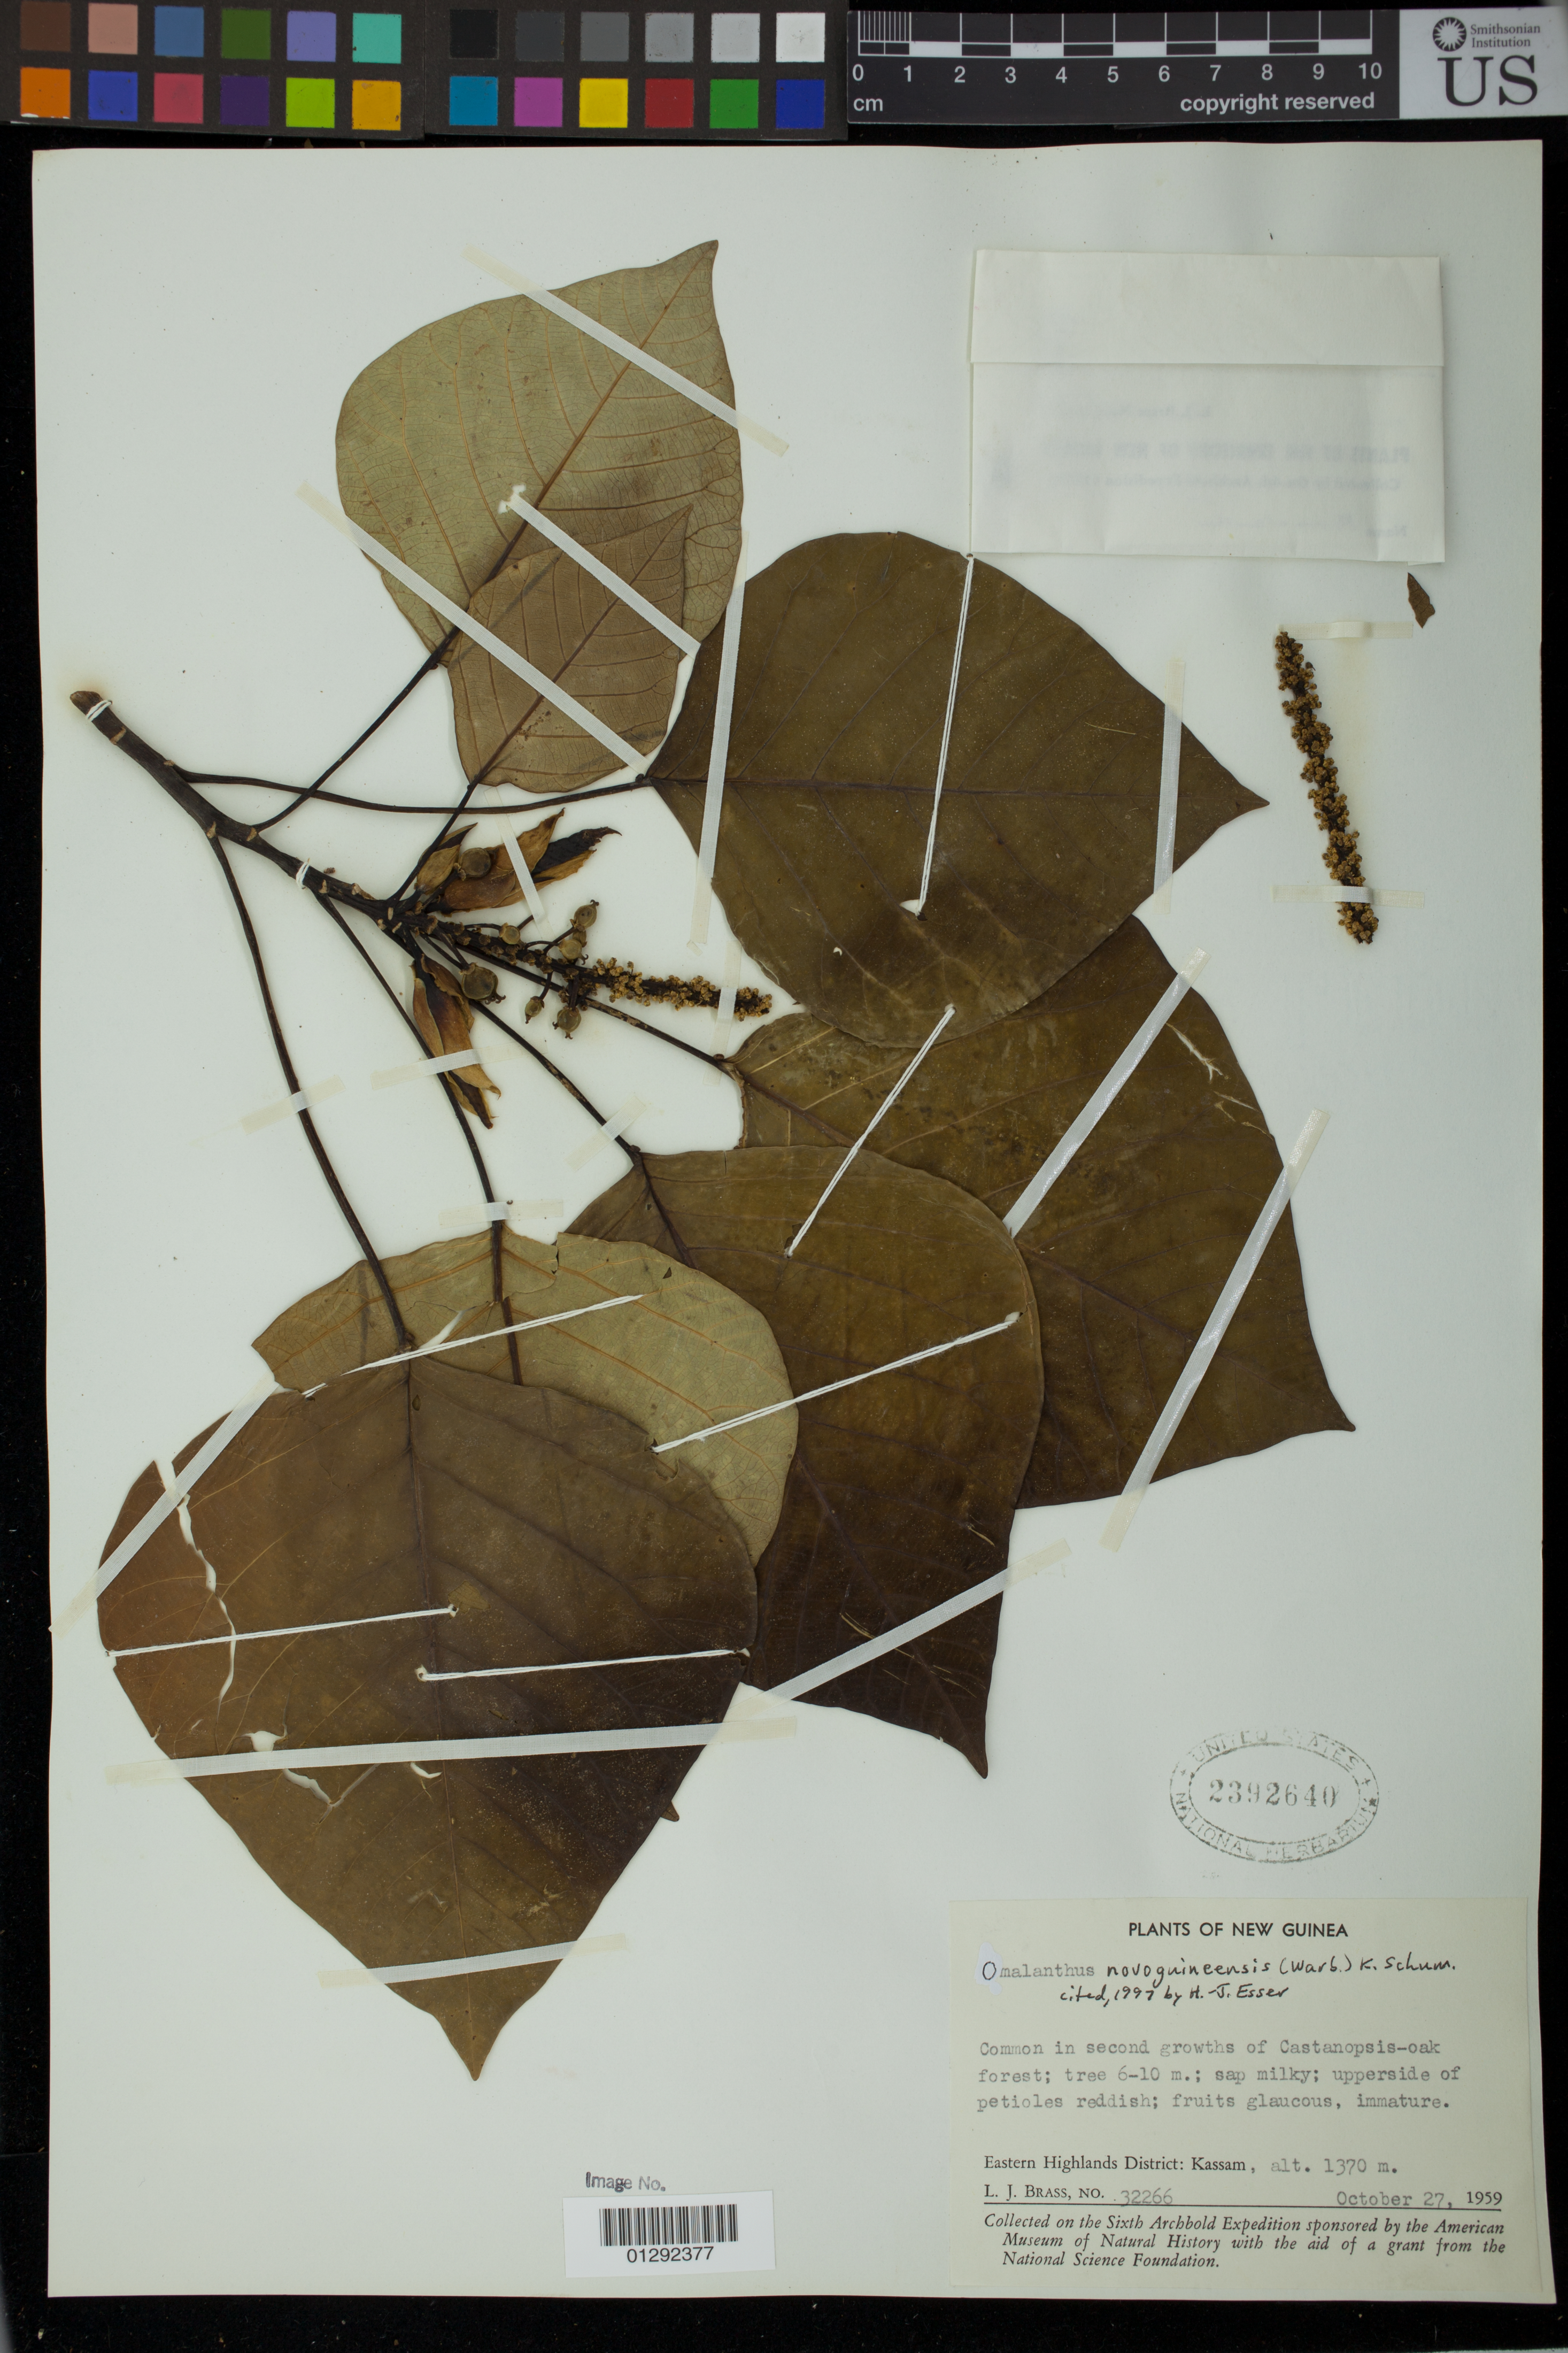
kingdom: Plantae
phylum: Tracheophyta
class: Magnoliopsida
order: Malpighiales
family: Euphorbiaceae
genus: Homalanthus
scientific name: Homalanthus novoguineensis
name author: (Warb.) K. Schum.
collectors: L. J. Brass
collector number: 32266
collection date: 1959-10-27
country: Papua New Guinea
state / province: Eastern Highlands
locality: Kassam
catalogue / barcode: US 2392640